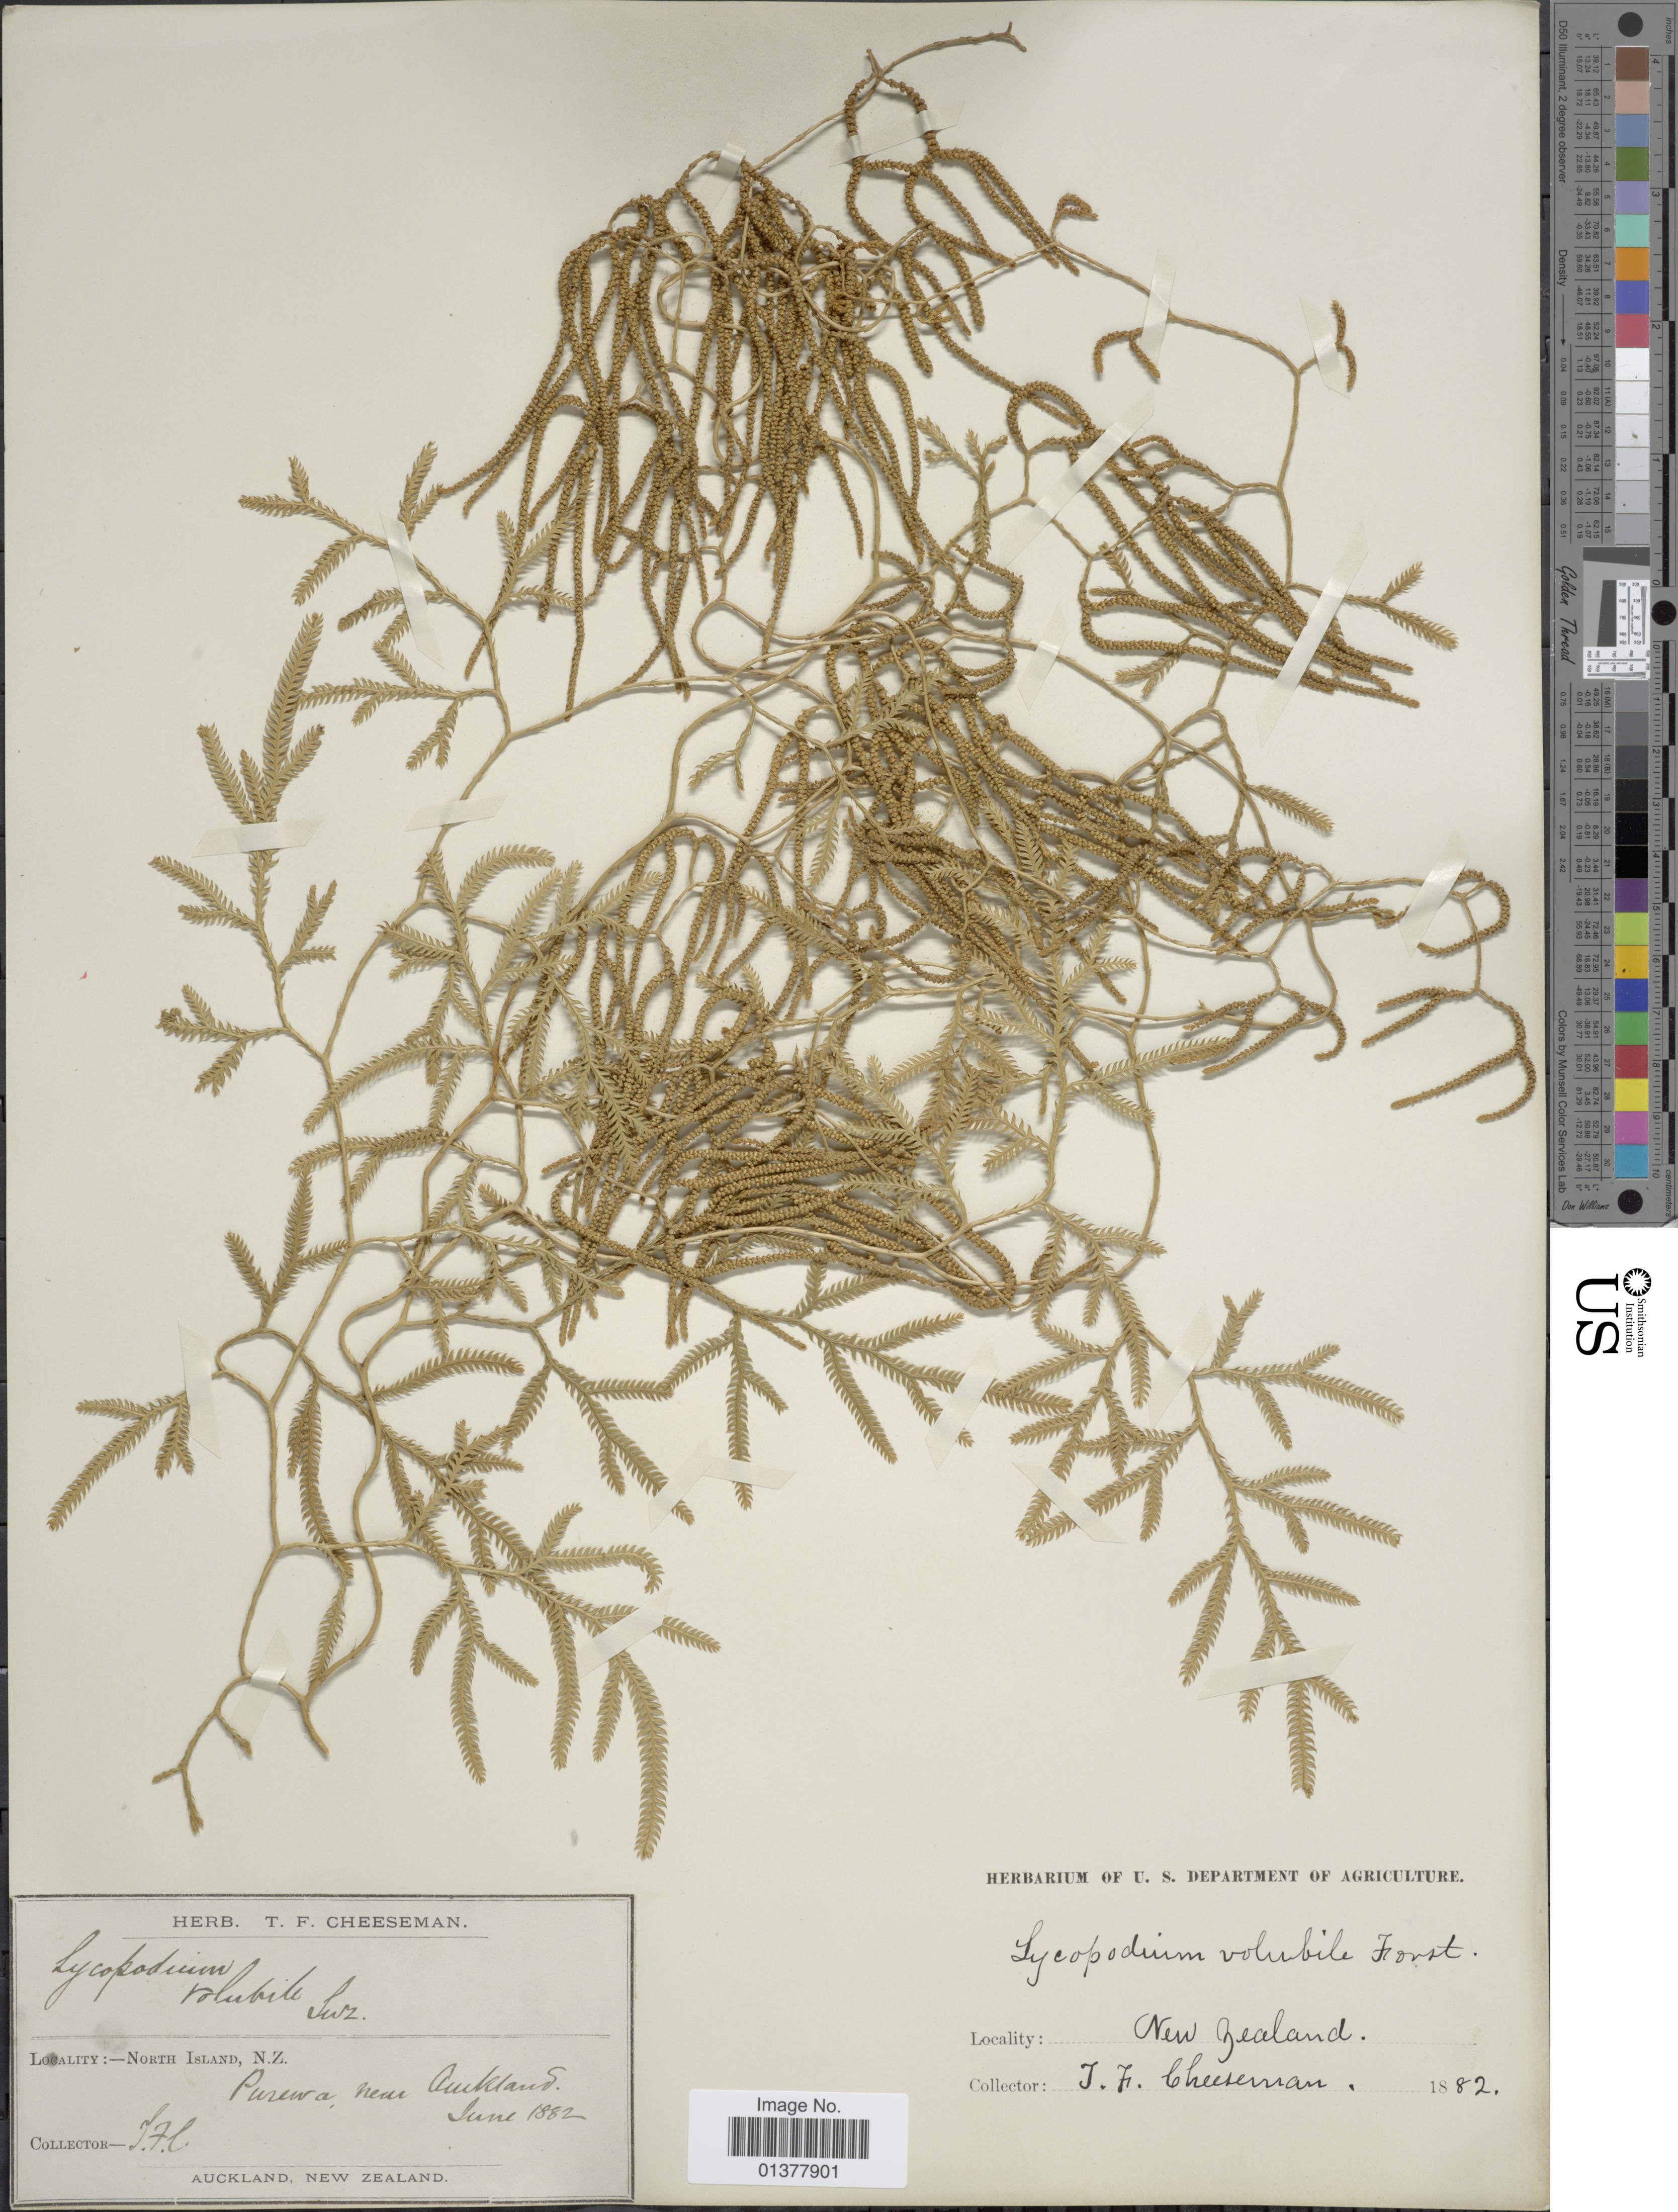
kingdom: Plantae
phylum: Tracheophyta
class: Lycopodiopsida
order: Lycopodiales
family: Lycopodiaceae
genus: Pseudodiphasium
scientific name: Pseudodiphasium volubile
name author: (G. Forst.) Holub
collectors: T. F. Cheeseman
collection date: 1882-06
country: New Zealand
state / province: Auckland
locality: Purewa